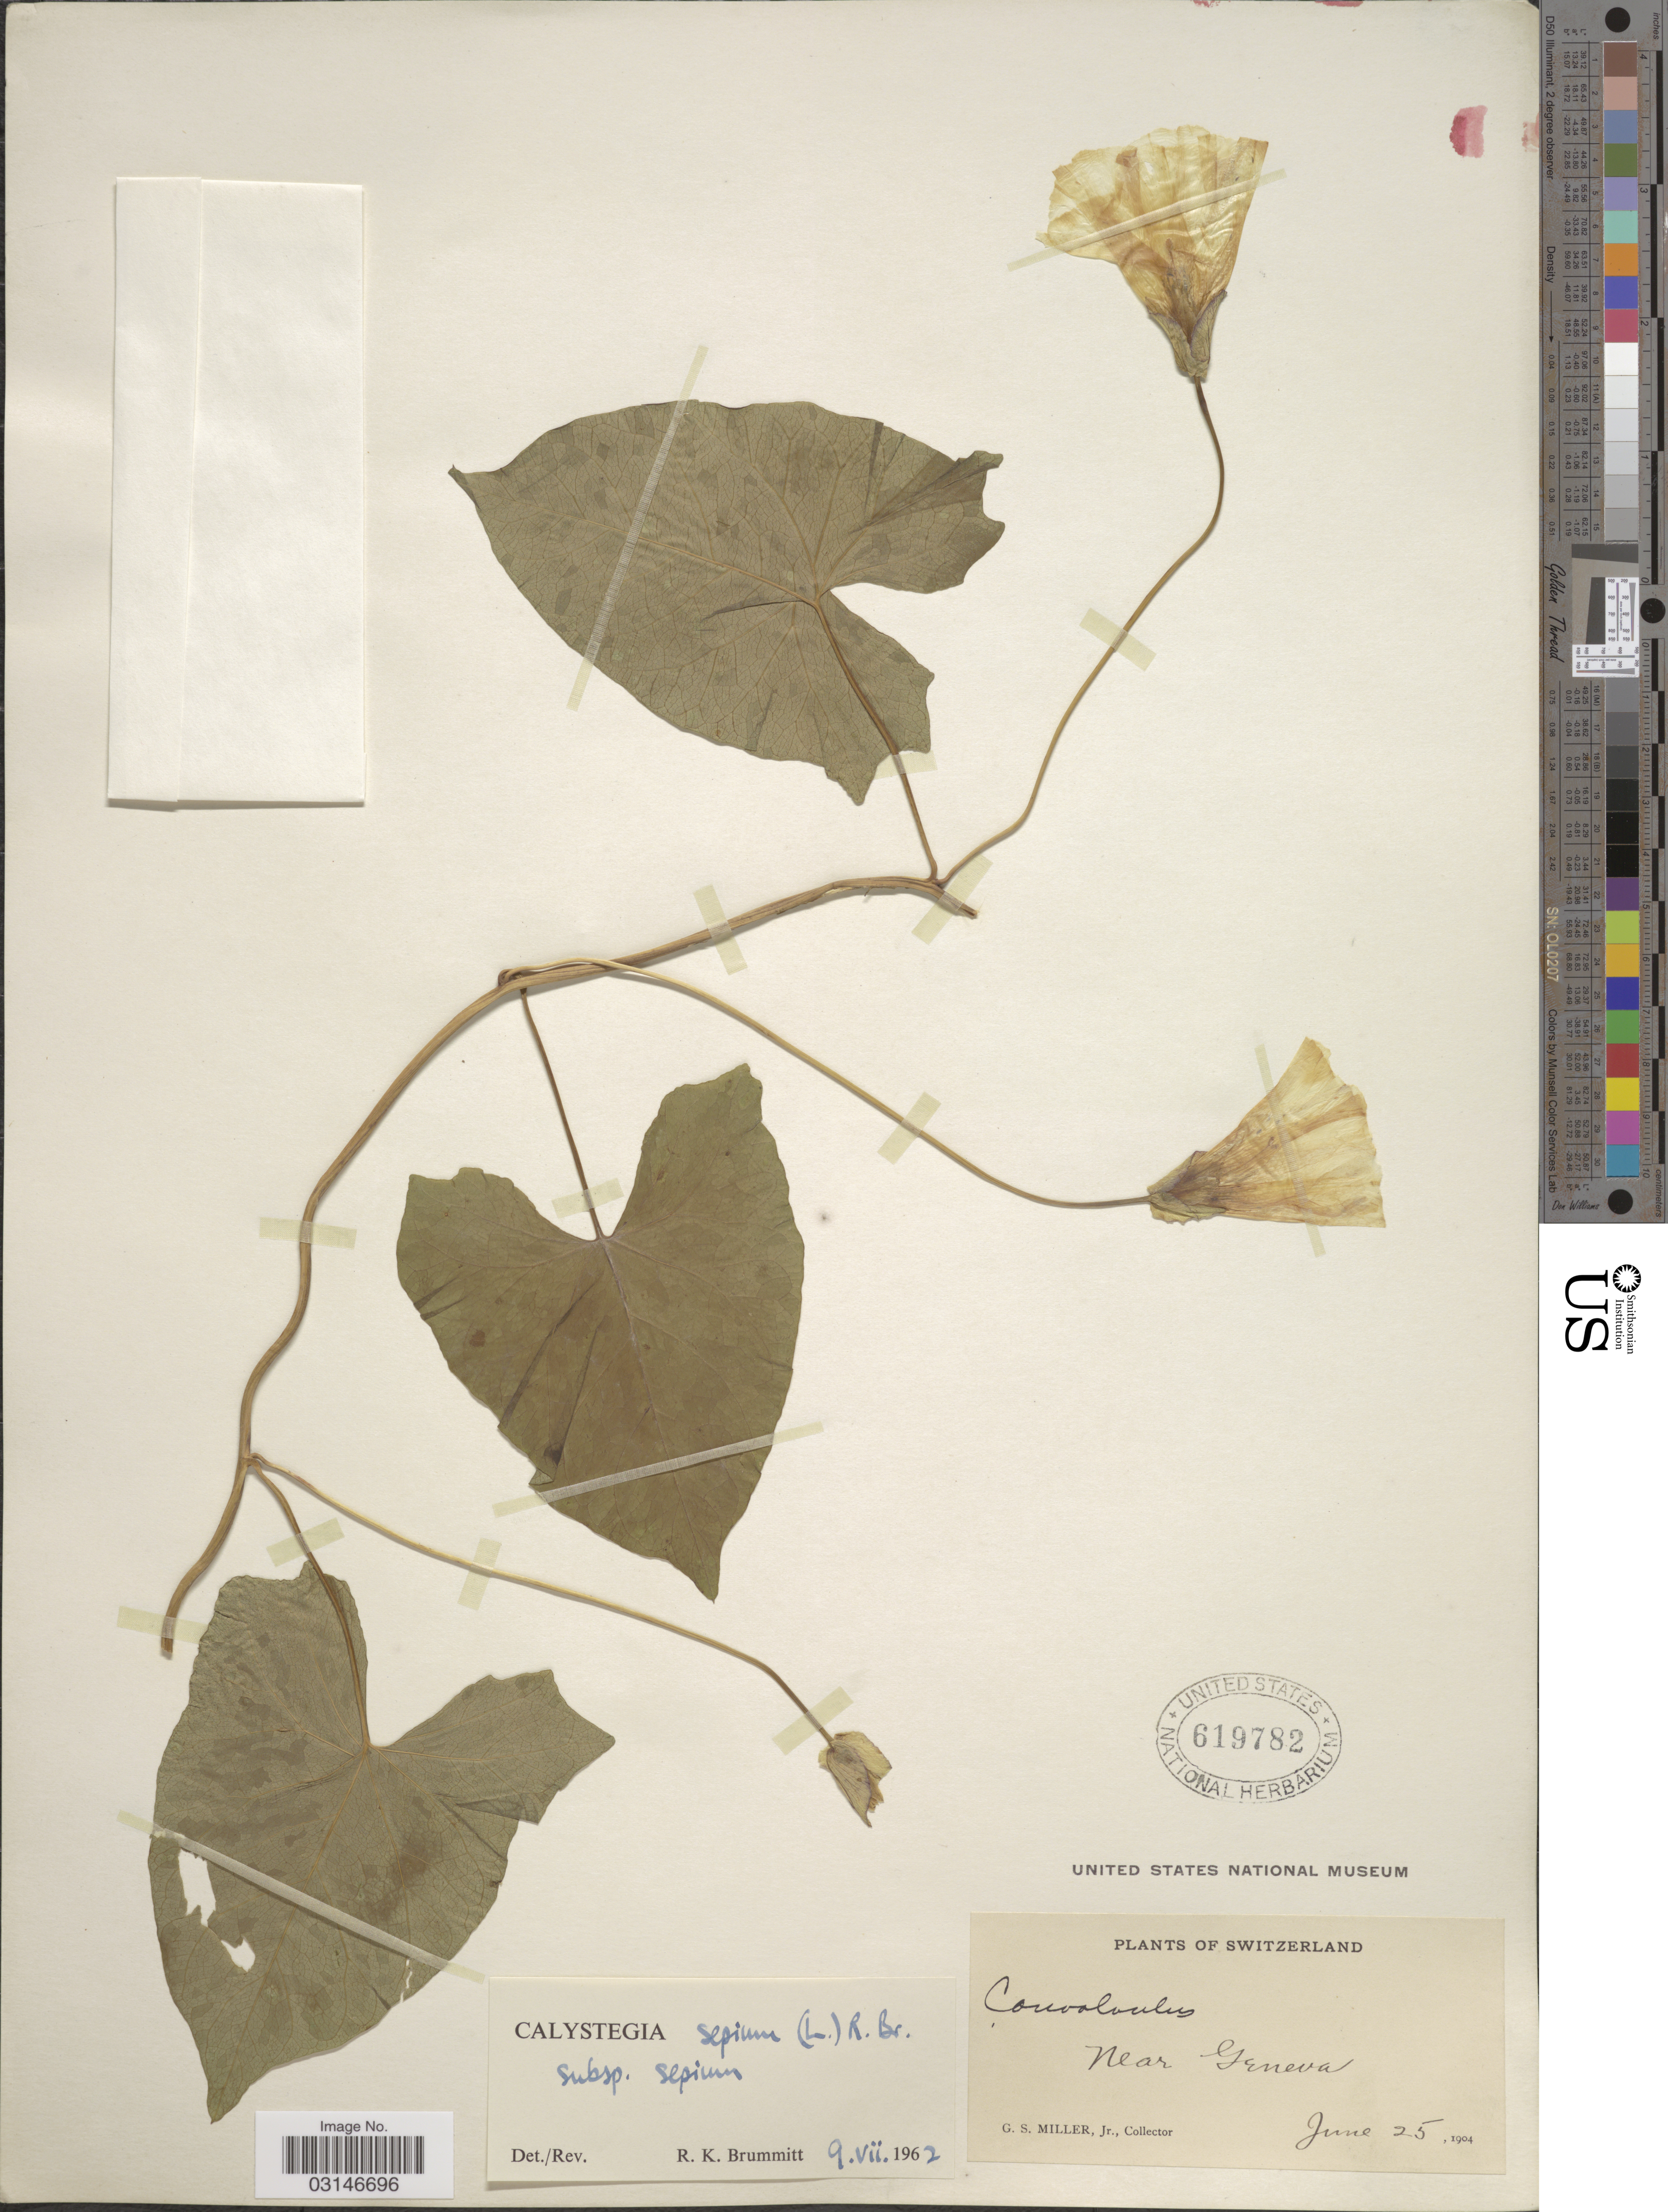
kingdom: Plantae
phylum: Tracheophyta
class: Magnoliopsida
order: Solanales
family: Convolvulaceae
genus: Calystegia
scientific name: Calystegia sepium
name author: (L.) R. Br.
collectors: G. S. Miller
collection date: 1904-06-25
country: Switzerland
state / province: Genève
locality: Near Geneva.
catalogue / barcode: US 619782